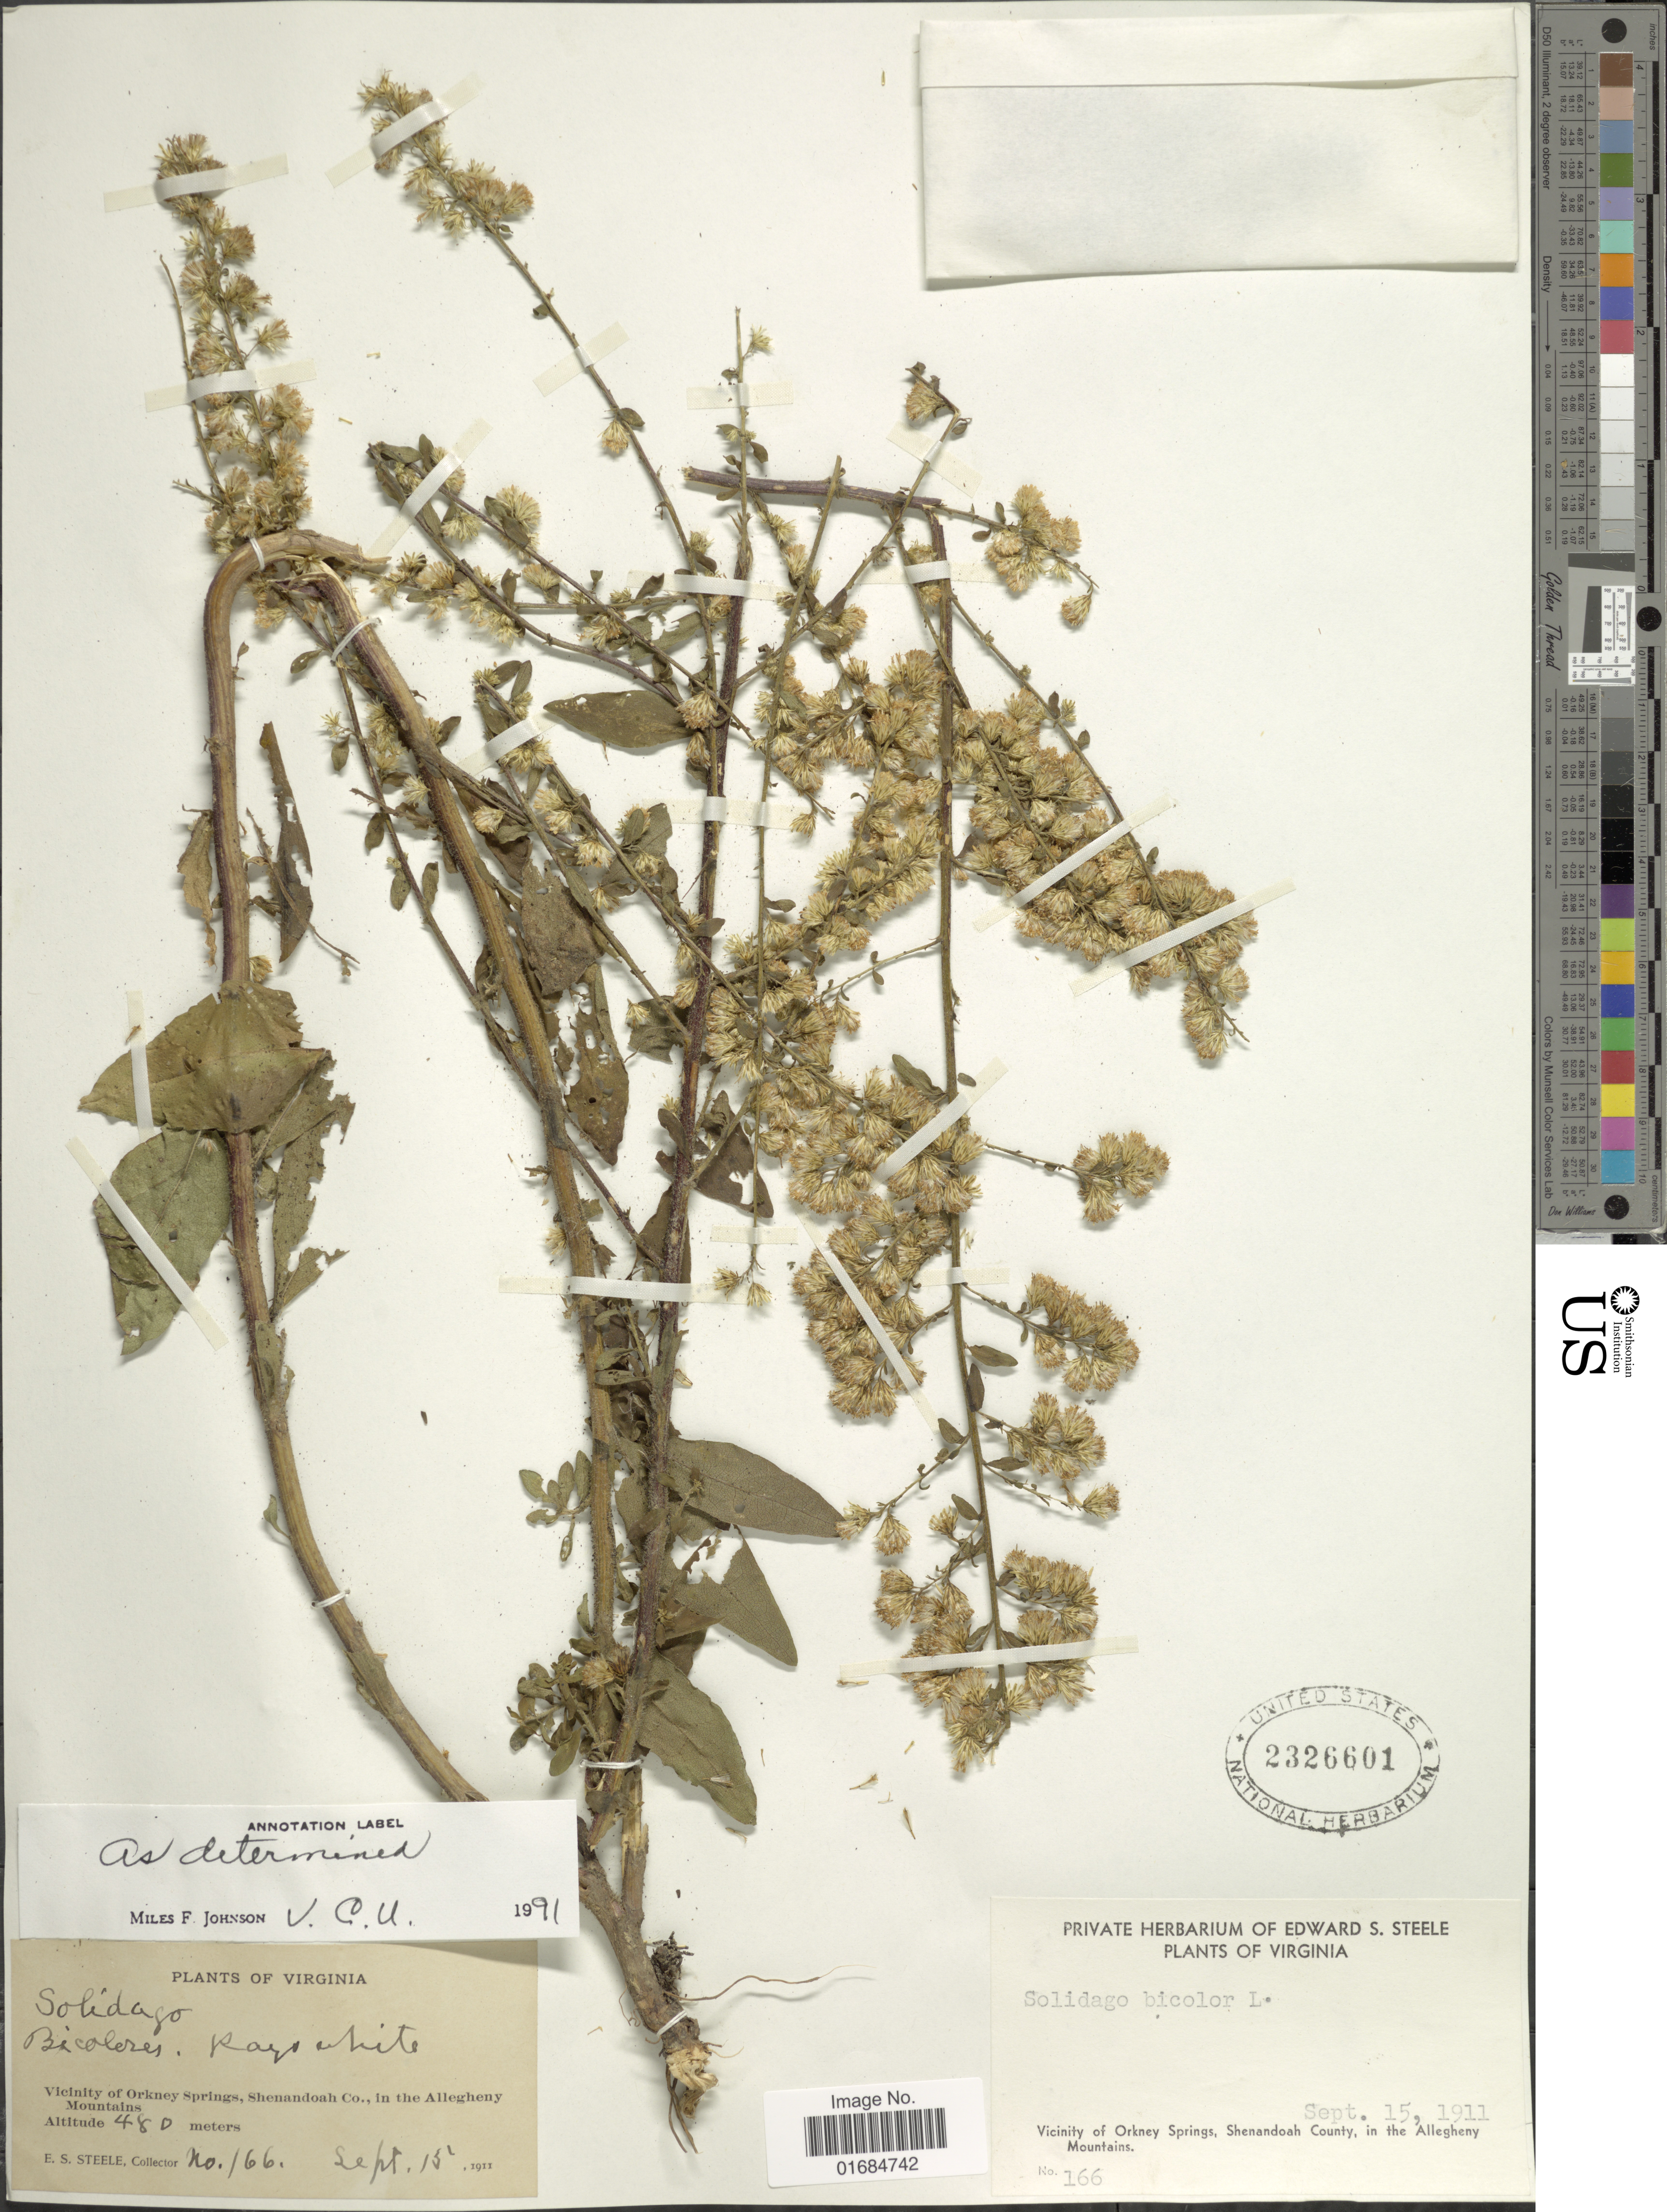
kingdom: Plantae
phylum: Tracheophyta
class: Magnoliopsida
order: Asterales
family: Asteraceae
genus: Solidago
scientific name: Solidago bicolor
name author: L.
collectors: E. Steele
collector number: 166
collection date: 1911-09-15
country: United States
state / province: Virginia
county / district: Shenandoah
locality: Vicinity of Orkney Springs, Shenandoah Co., in the Allegheny Mountains.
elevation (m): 480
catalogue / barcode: US 2326601